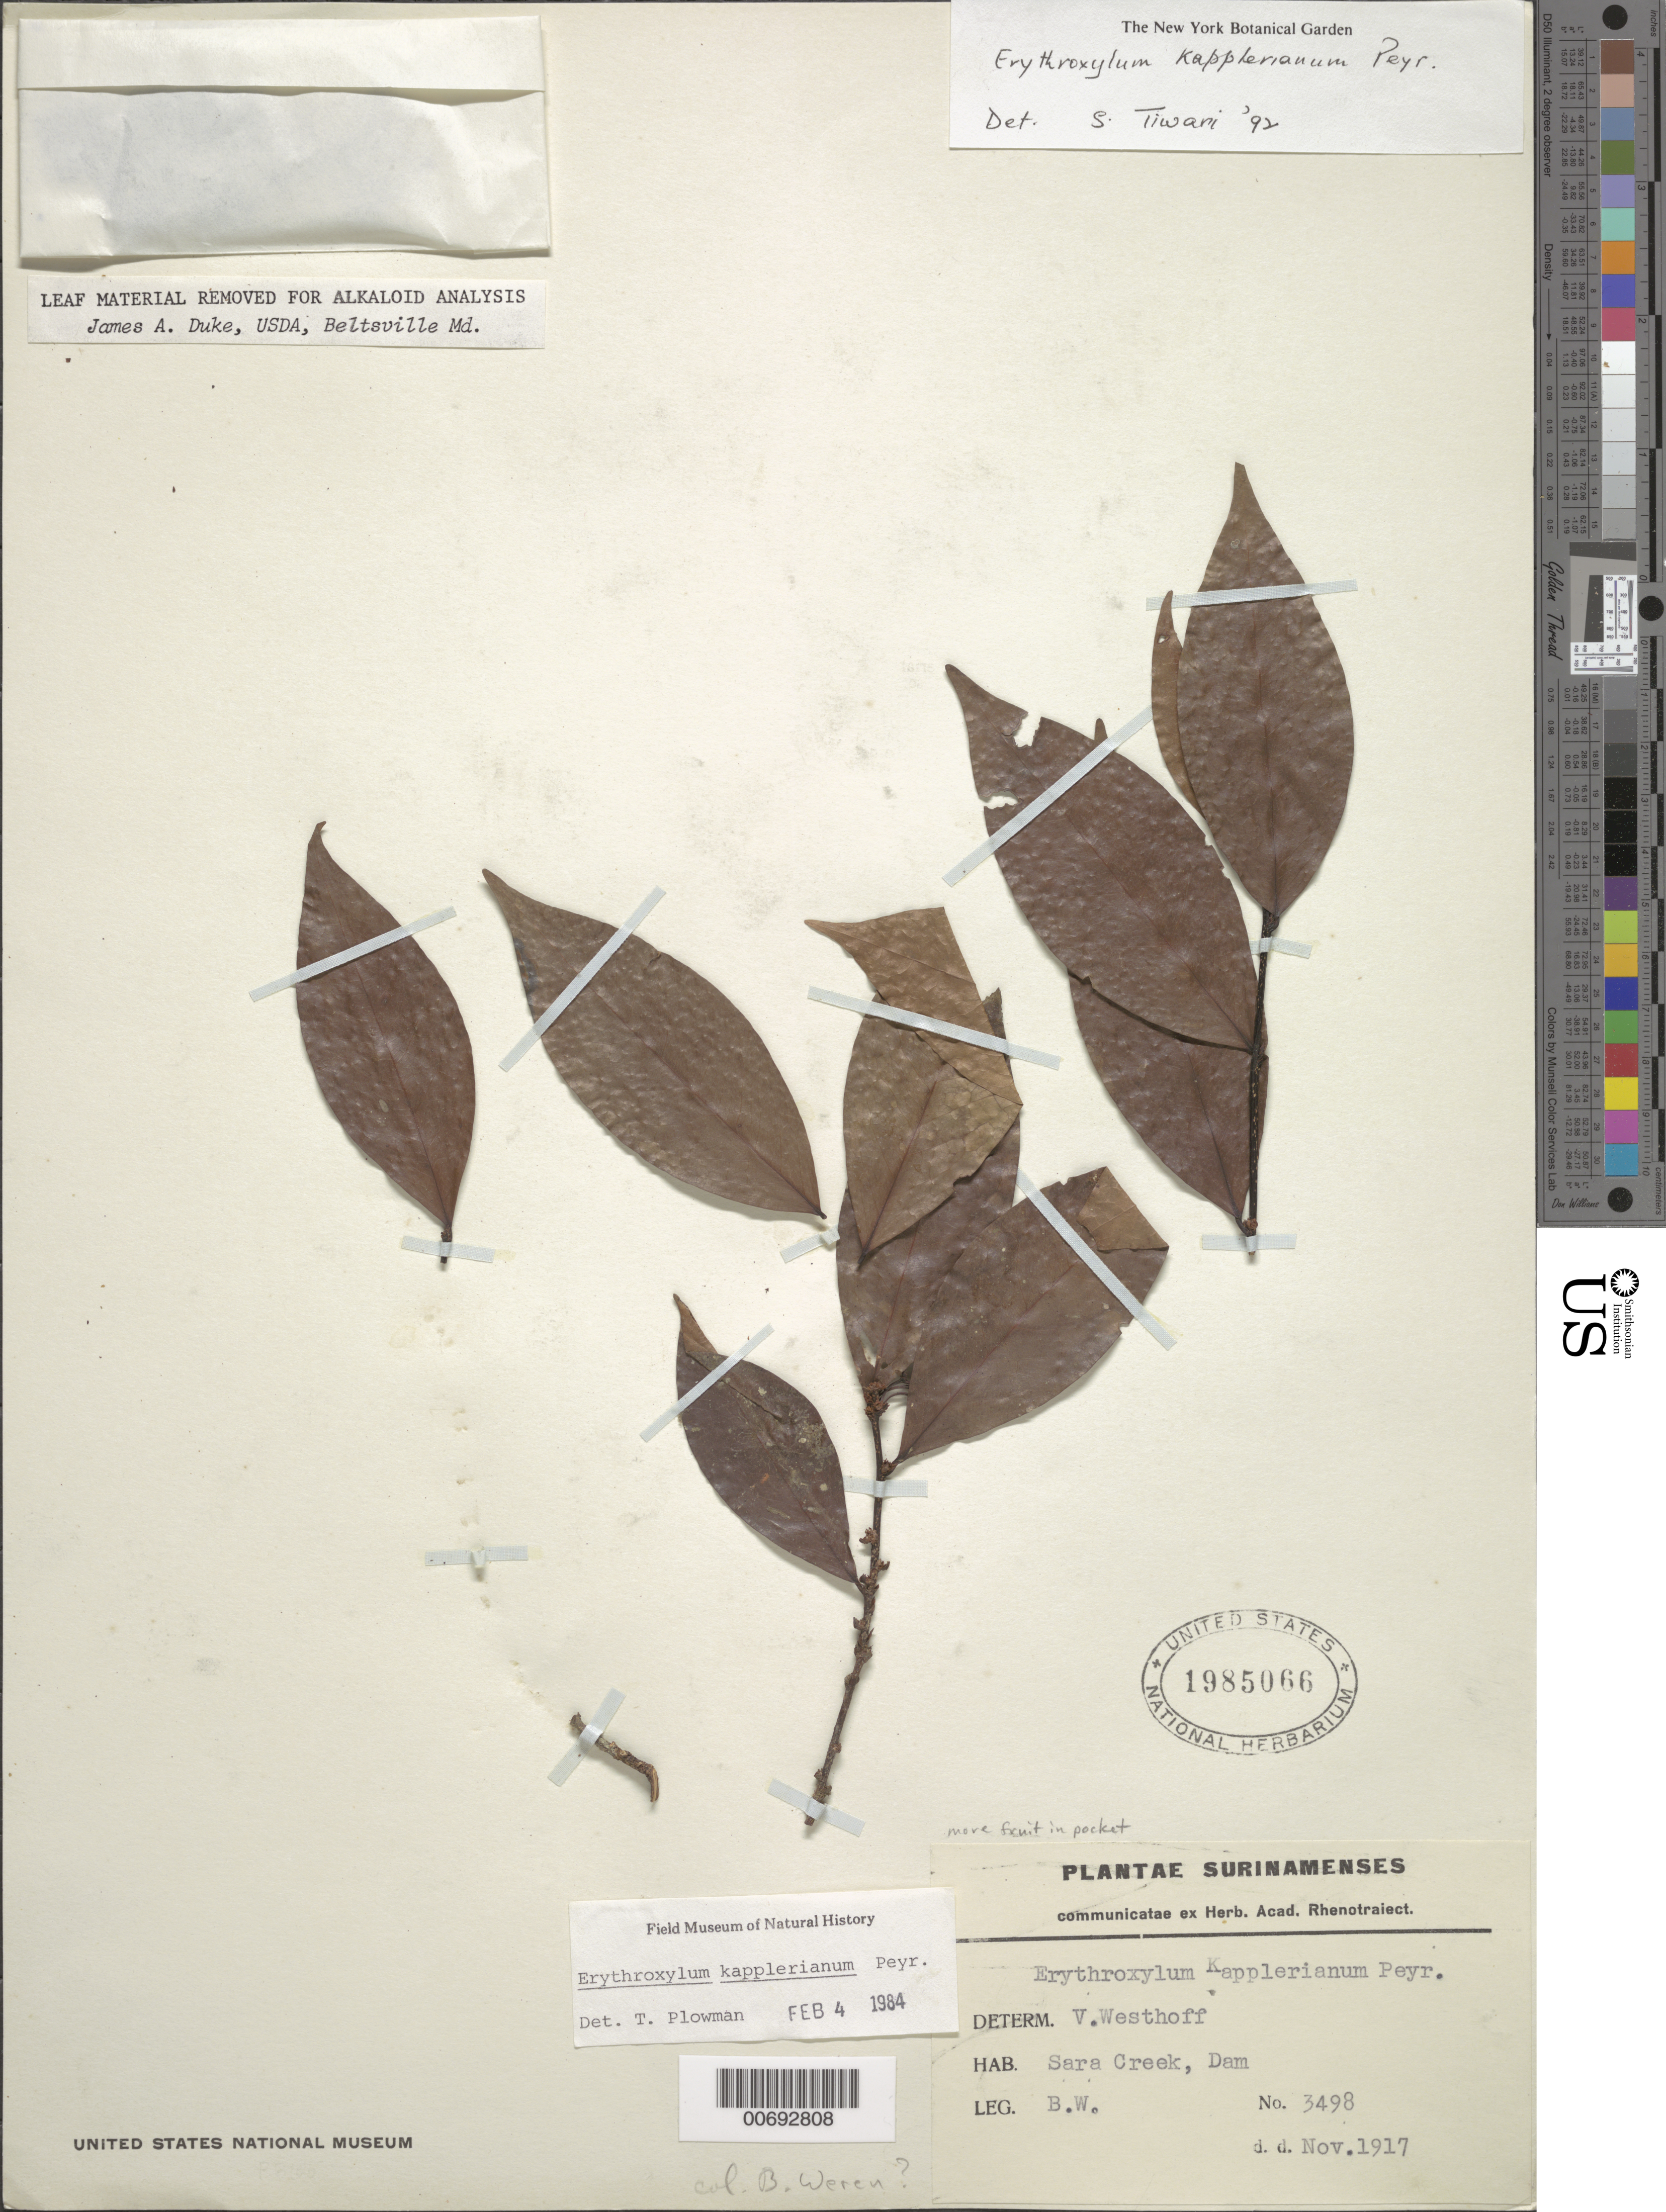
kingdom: Plantae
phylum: Tracheophyta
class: Magnoliopsida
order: Malpighiales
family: Erythroxylaceae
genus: Erythroxylum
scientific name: Erythroxylum kapplerianum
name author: Peyr.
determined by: Plowman, Timothy C.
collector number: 3498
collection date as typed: Nov-17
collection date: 1917-11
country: Suriname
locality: Sara Creek, Dam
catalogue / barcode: US 1985066